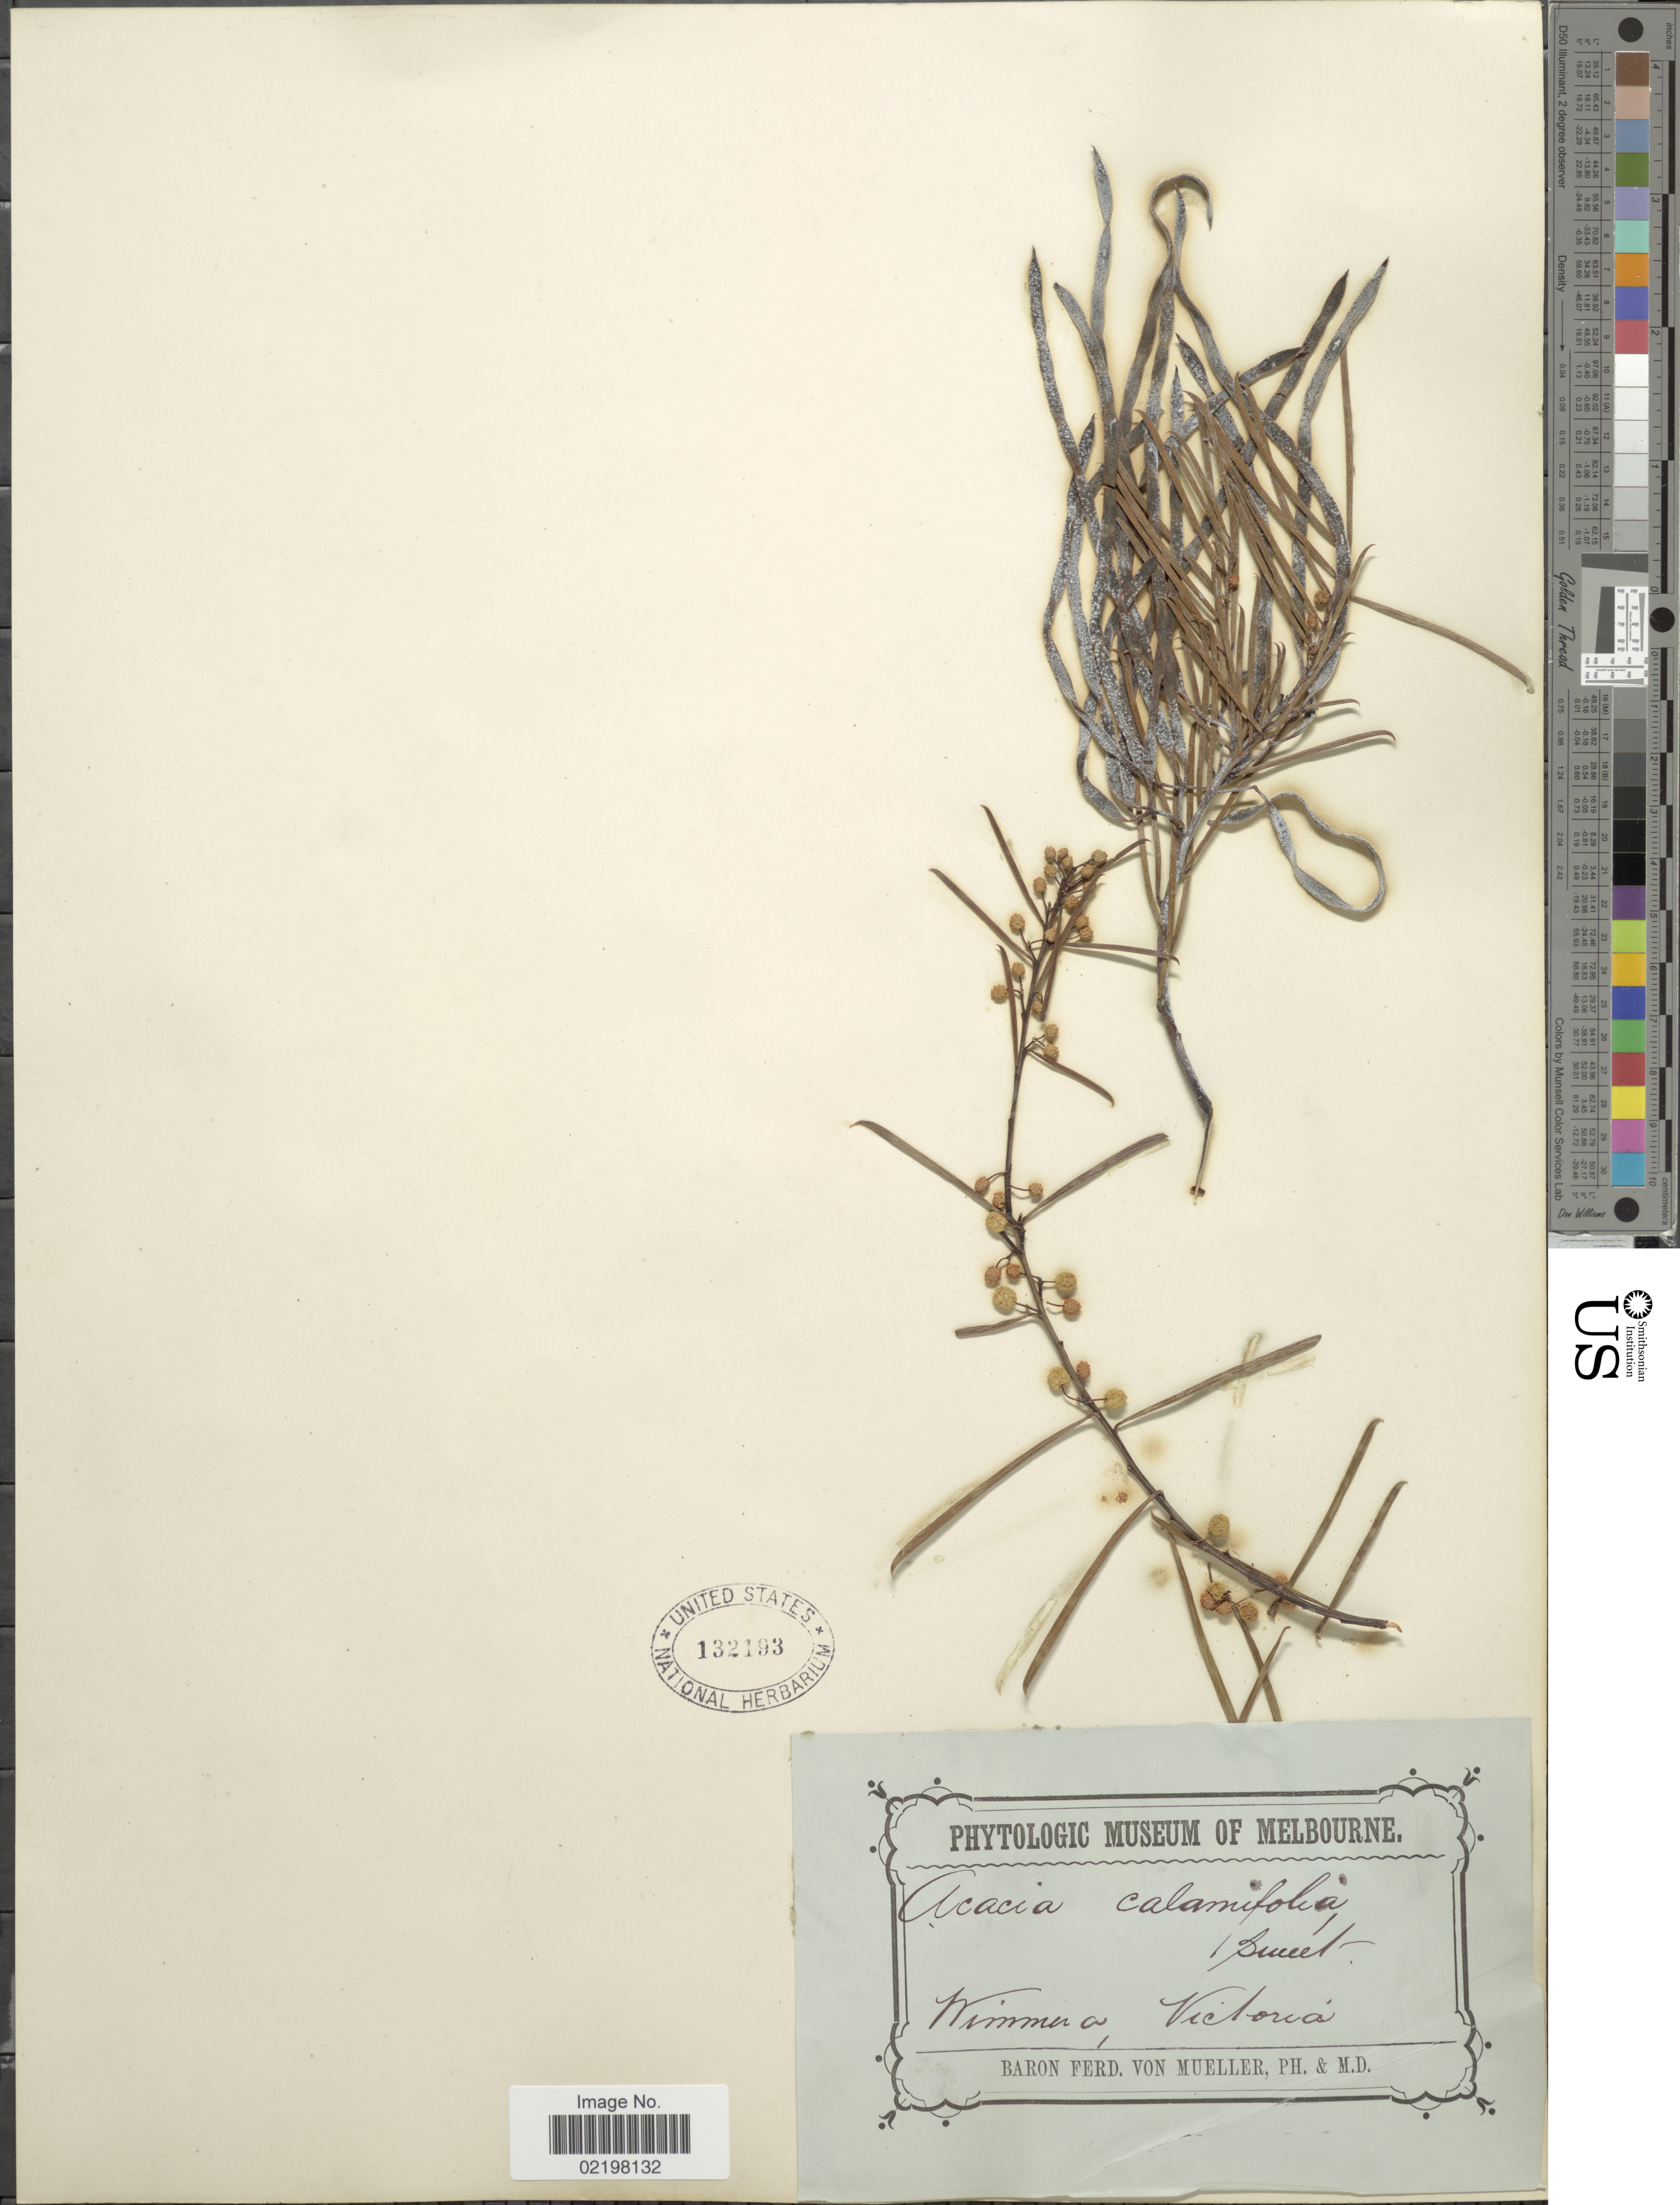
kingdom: Plantae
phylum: Tracheophyta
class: Magnoliopsida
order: Fabales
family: Fabaceae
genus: Acacia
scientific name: Acacia calamifolia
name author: Lindl.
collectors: F. von Mueller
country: Australia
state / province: Victoria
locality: Wimmera, Victoria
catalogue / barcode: US 132493